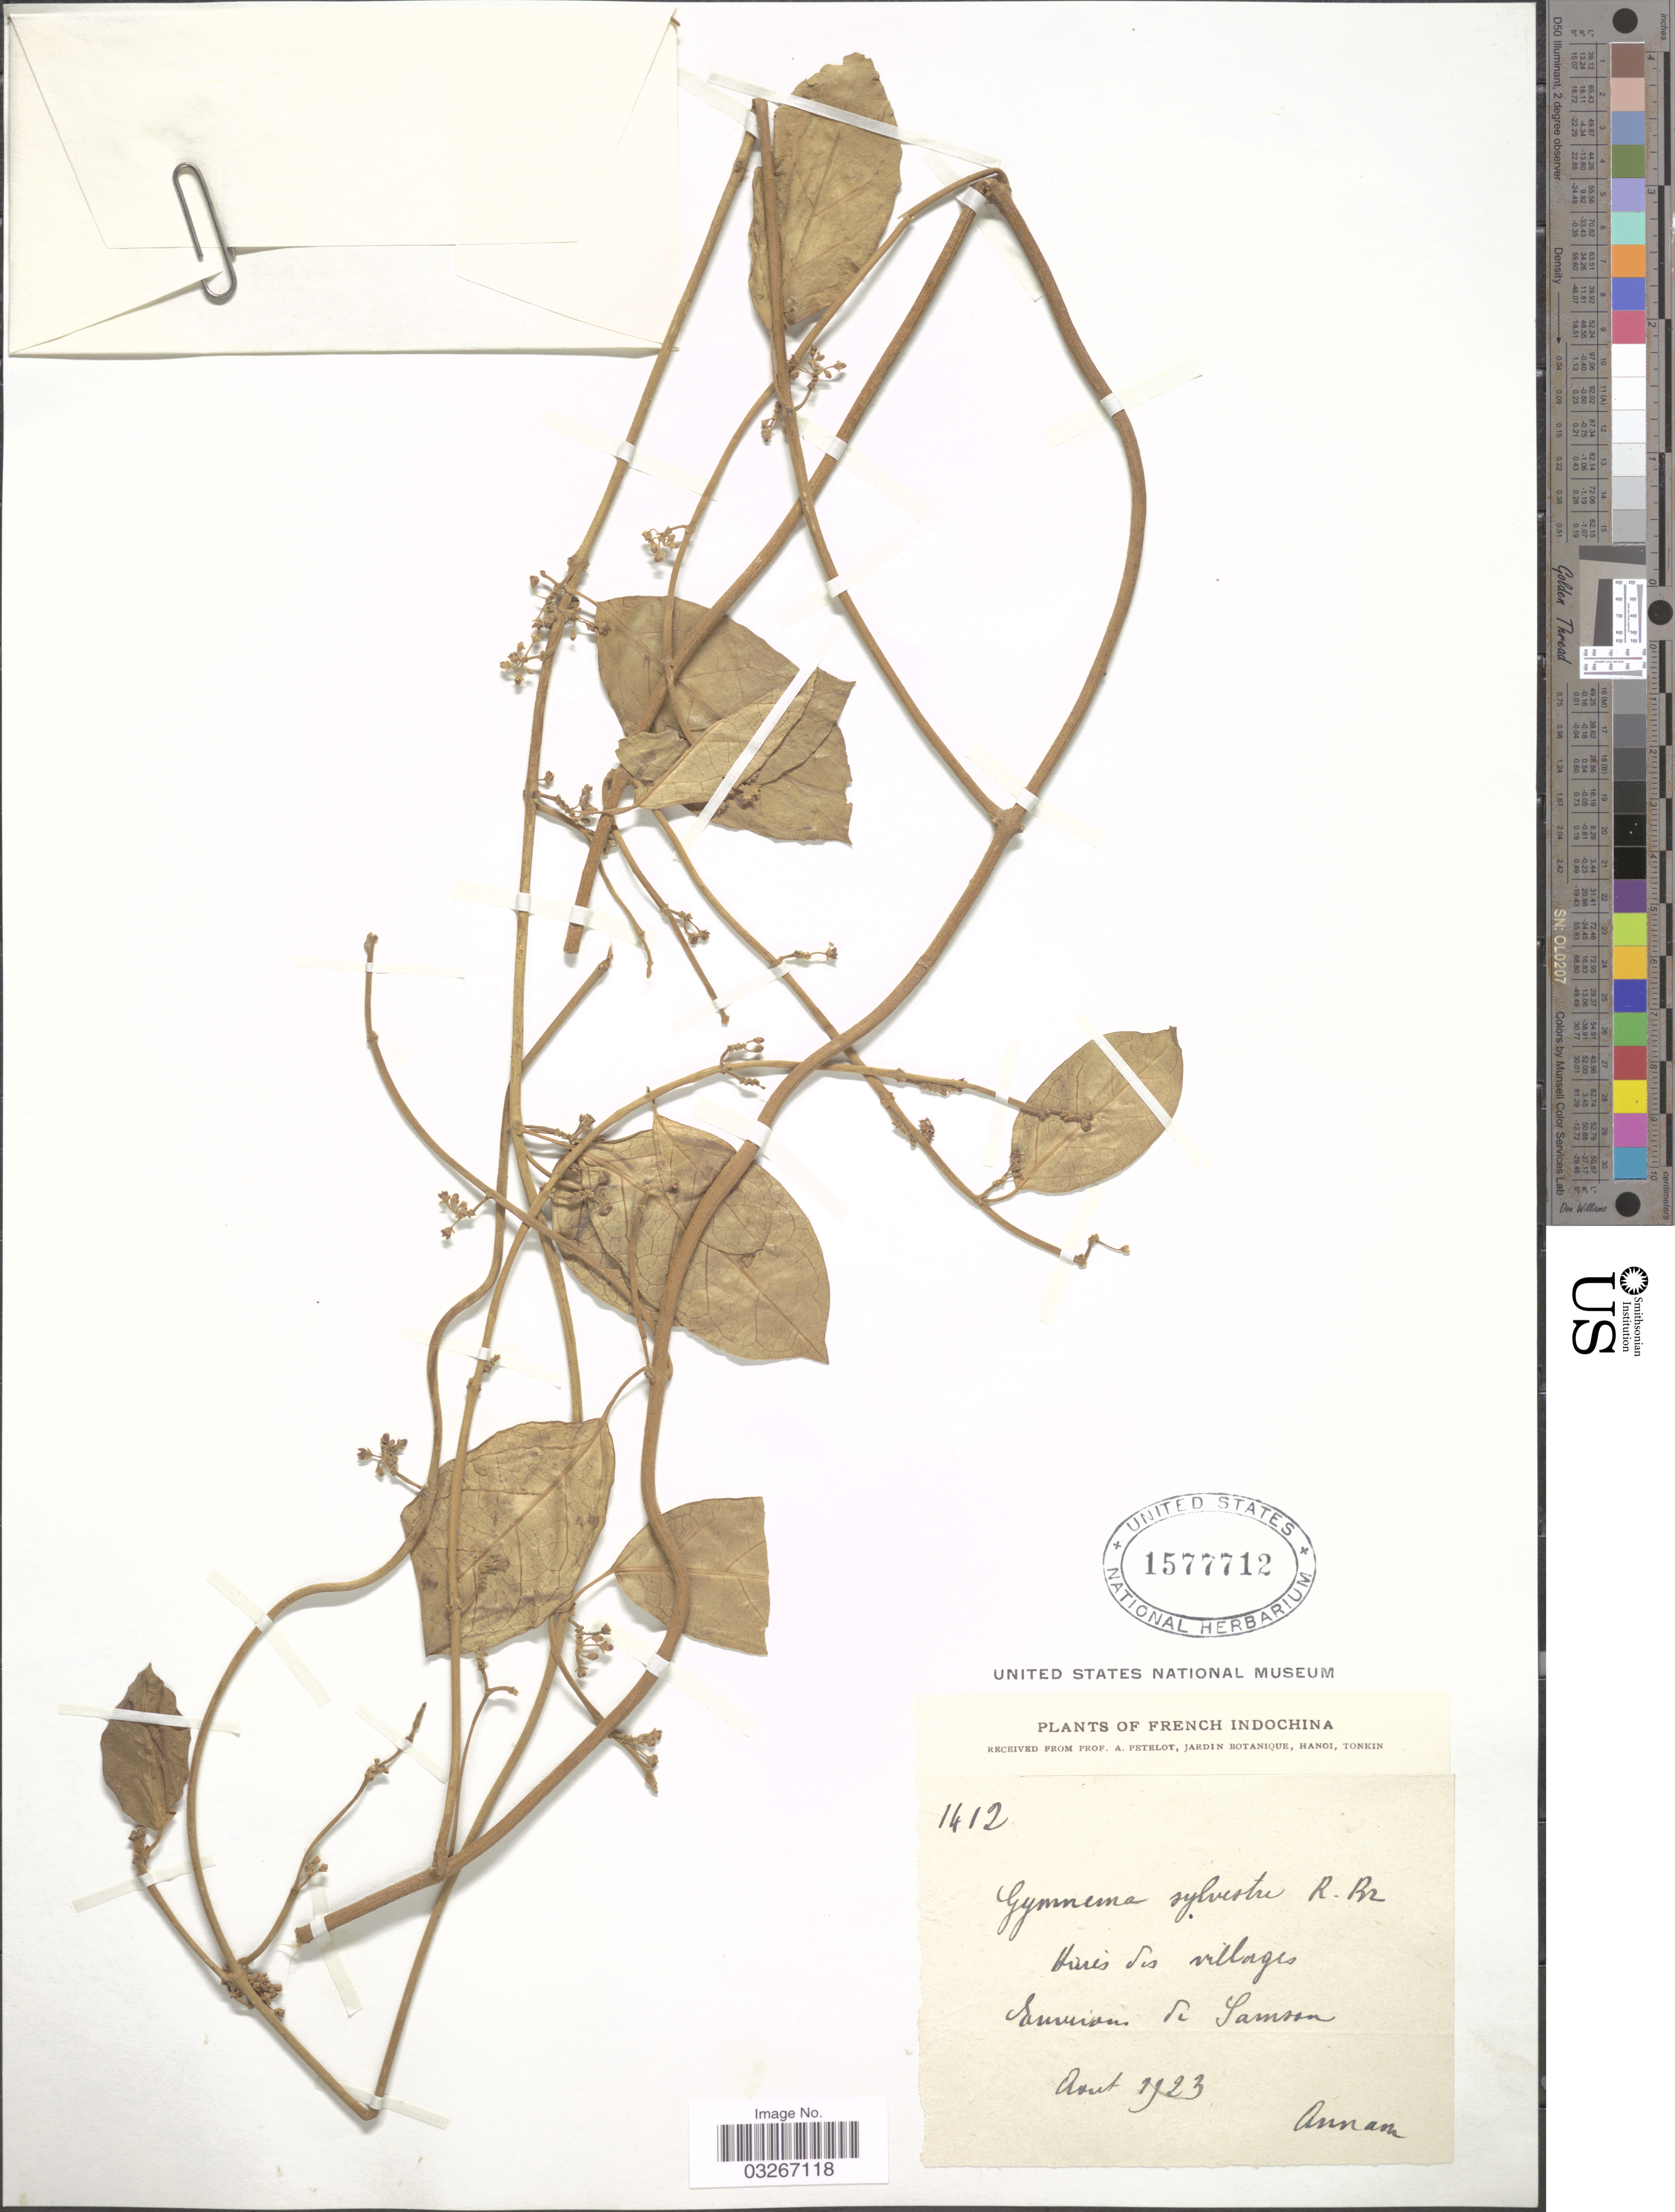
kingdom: Plantae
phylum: Tracheophyta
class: Magnoliopsida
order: Gentianales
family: Apocynaceae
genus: Gymnema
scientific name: Gymnema sylvestre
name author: (Retz.) R. Br. ex Schult. in Roem. & Schult.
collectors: A. Petelot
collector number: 1412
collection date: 1923-08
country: Vietnam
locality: Environs de Samson. Annam. French Indochina.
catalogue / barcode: US 1577712